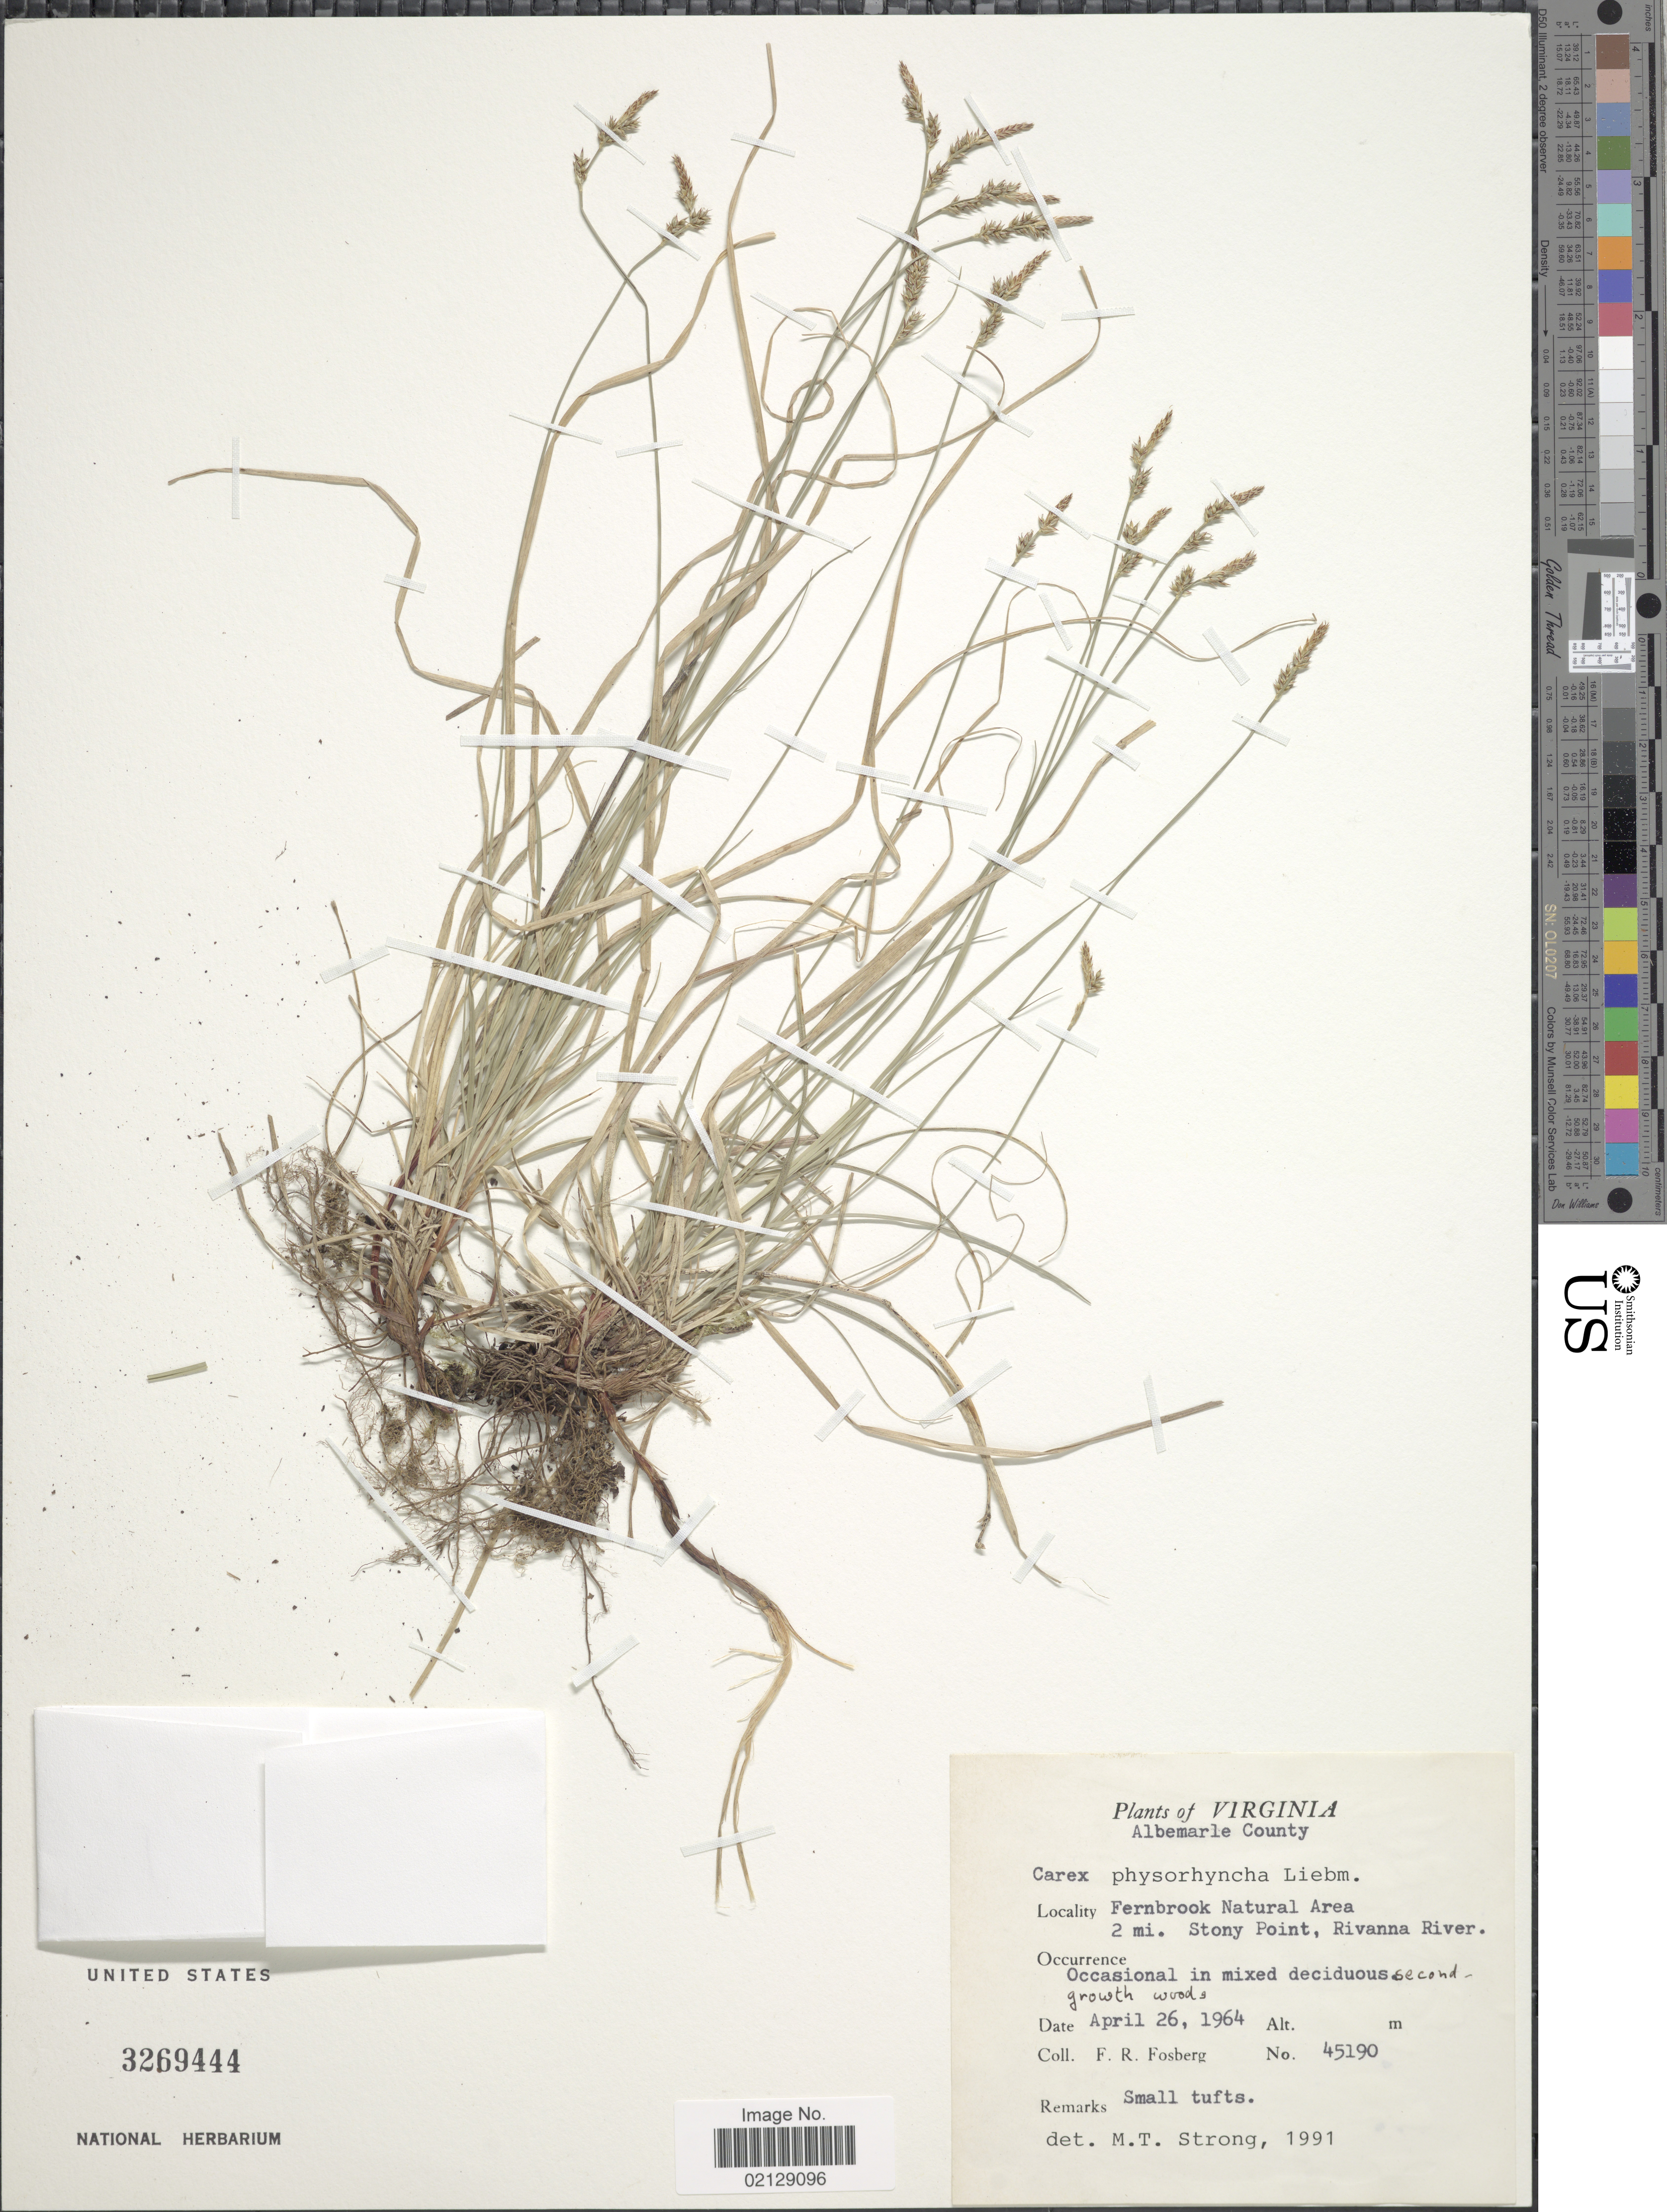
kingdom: Plantae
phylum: Tracheophyta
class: Liliopsida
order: Poales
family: Cyperaceae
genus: Carex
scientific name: Carex physorhyncha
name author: Liebm. ex Steud.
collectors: F. R. Fosberg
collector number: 45190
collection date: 1964-04-26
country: United States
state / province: Virginia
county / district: Albemarle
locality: Albemarle County, Fernbook Natural Area, 2 mi. Stony Point, Rivanna River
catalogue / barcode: US 3269444